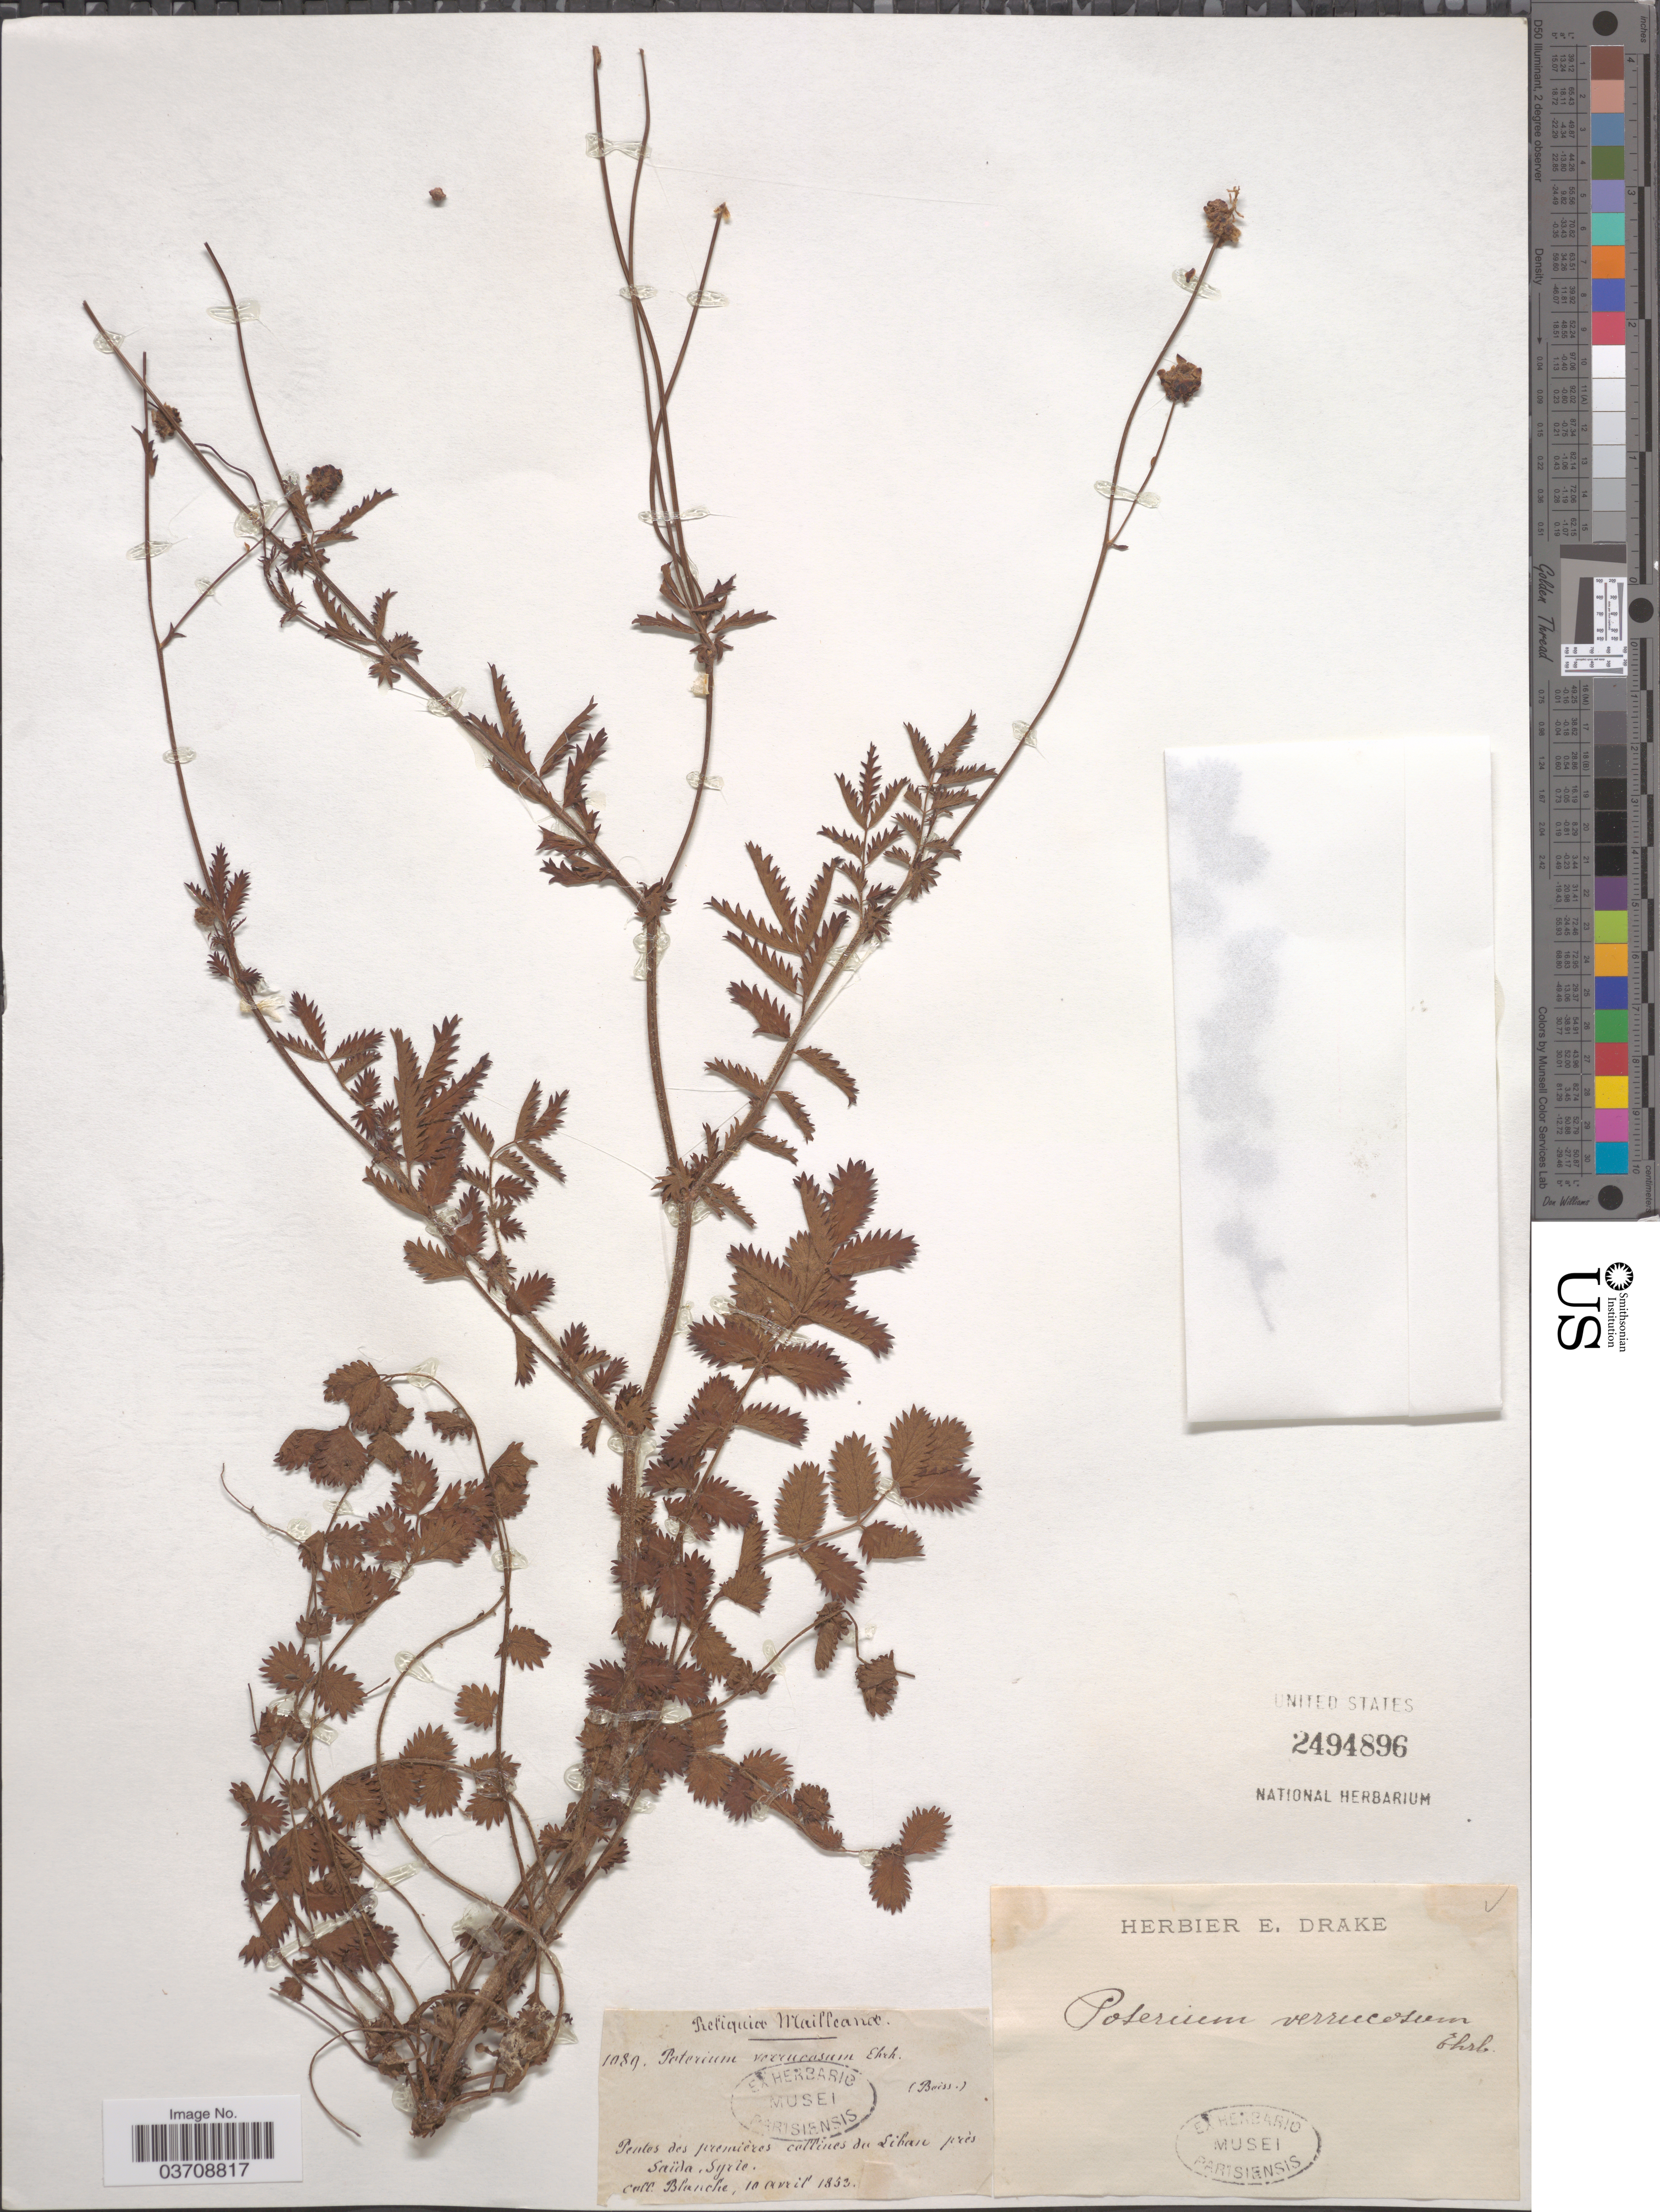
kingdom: Plantae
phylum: Tracheophyta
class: Magnoliopsida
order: Rosales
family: Rosaceae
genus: Sanguisorba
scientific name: Sanguisorba verrucosa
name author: (Link ex G. Don) Ces.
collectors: -. Blanche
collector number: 1089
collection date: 1853-04-10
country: Syria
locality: Pentes des premières collines du Liban près Saïda.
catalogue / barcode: US 2494896